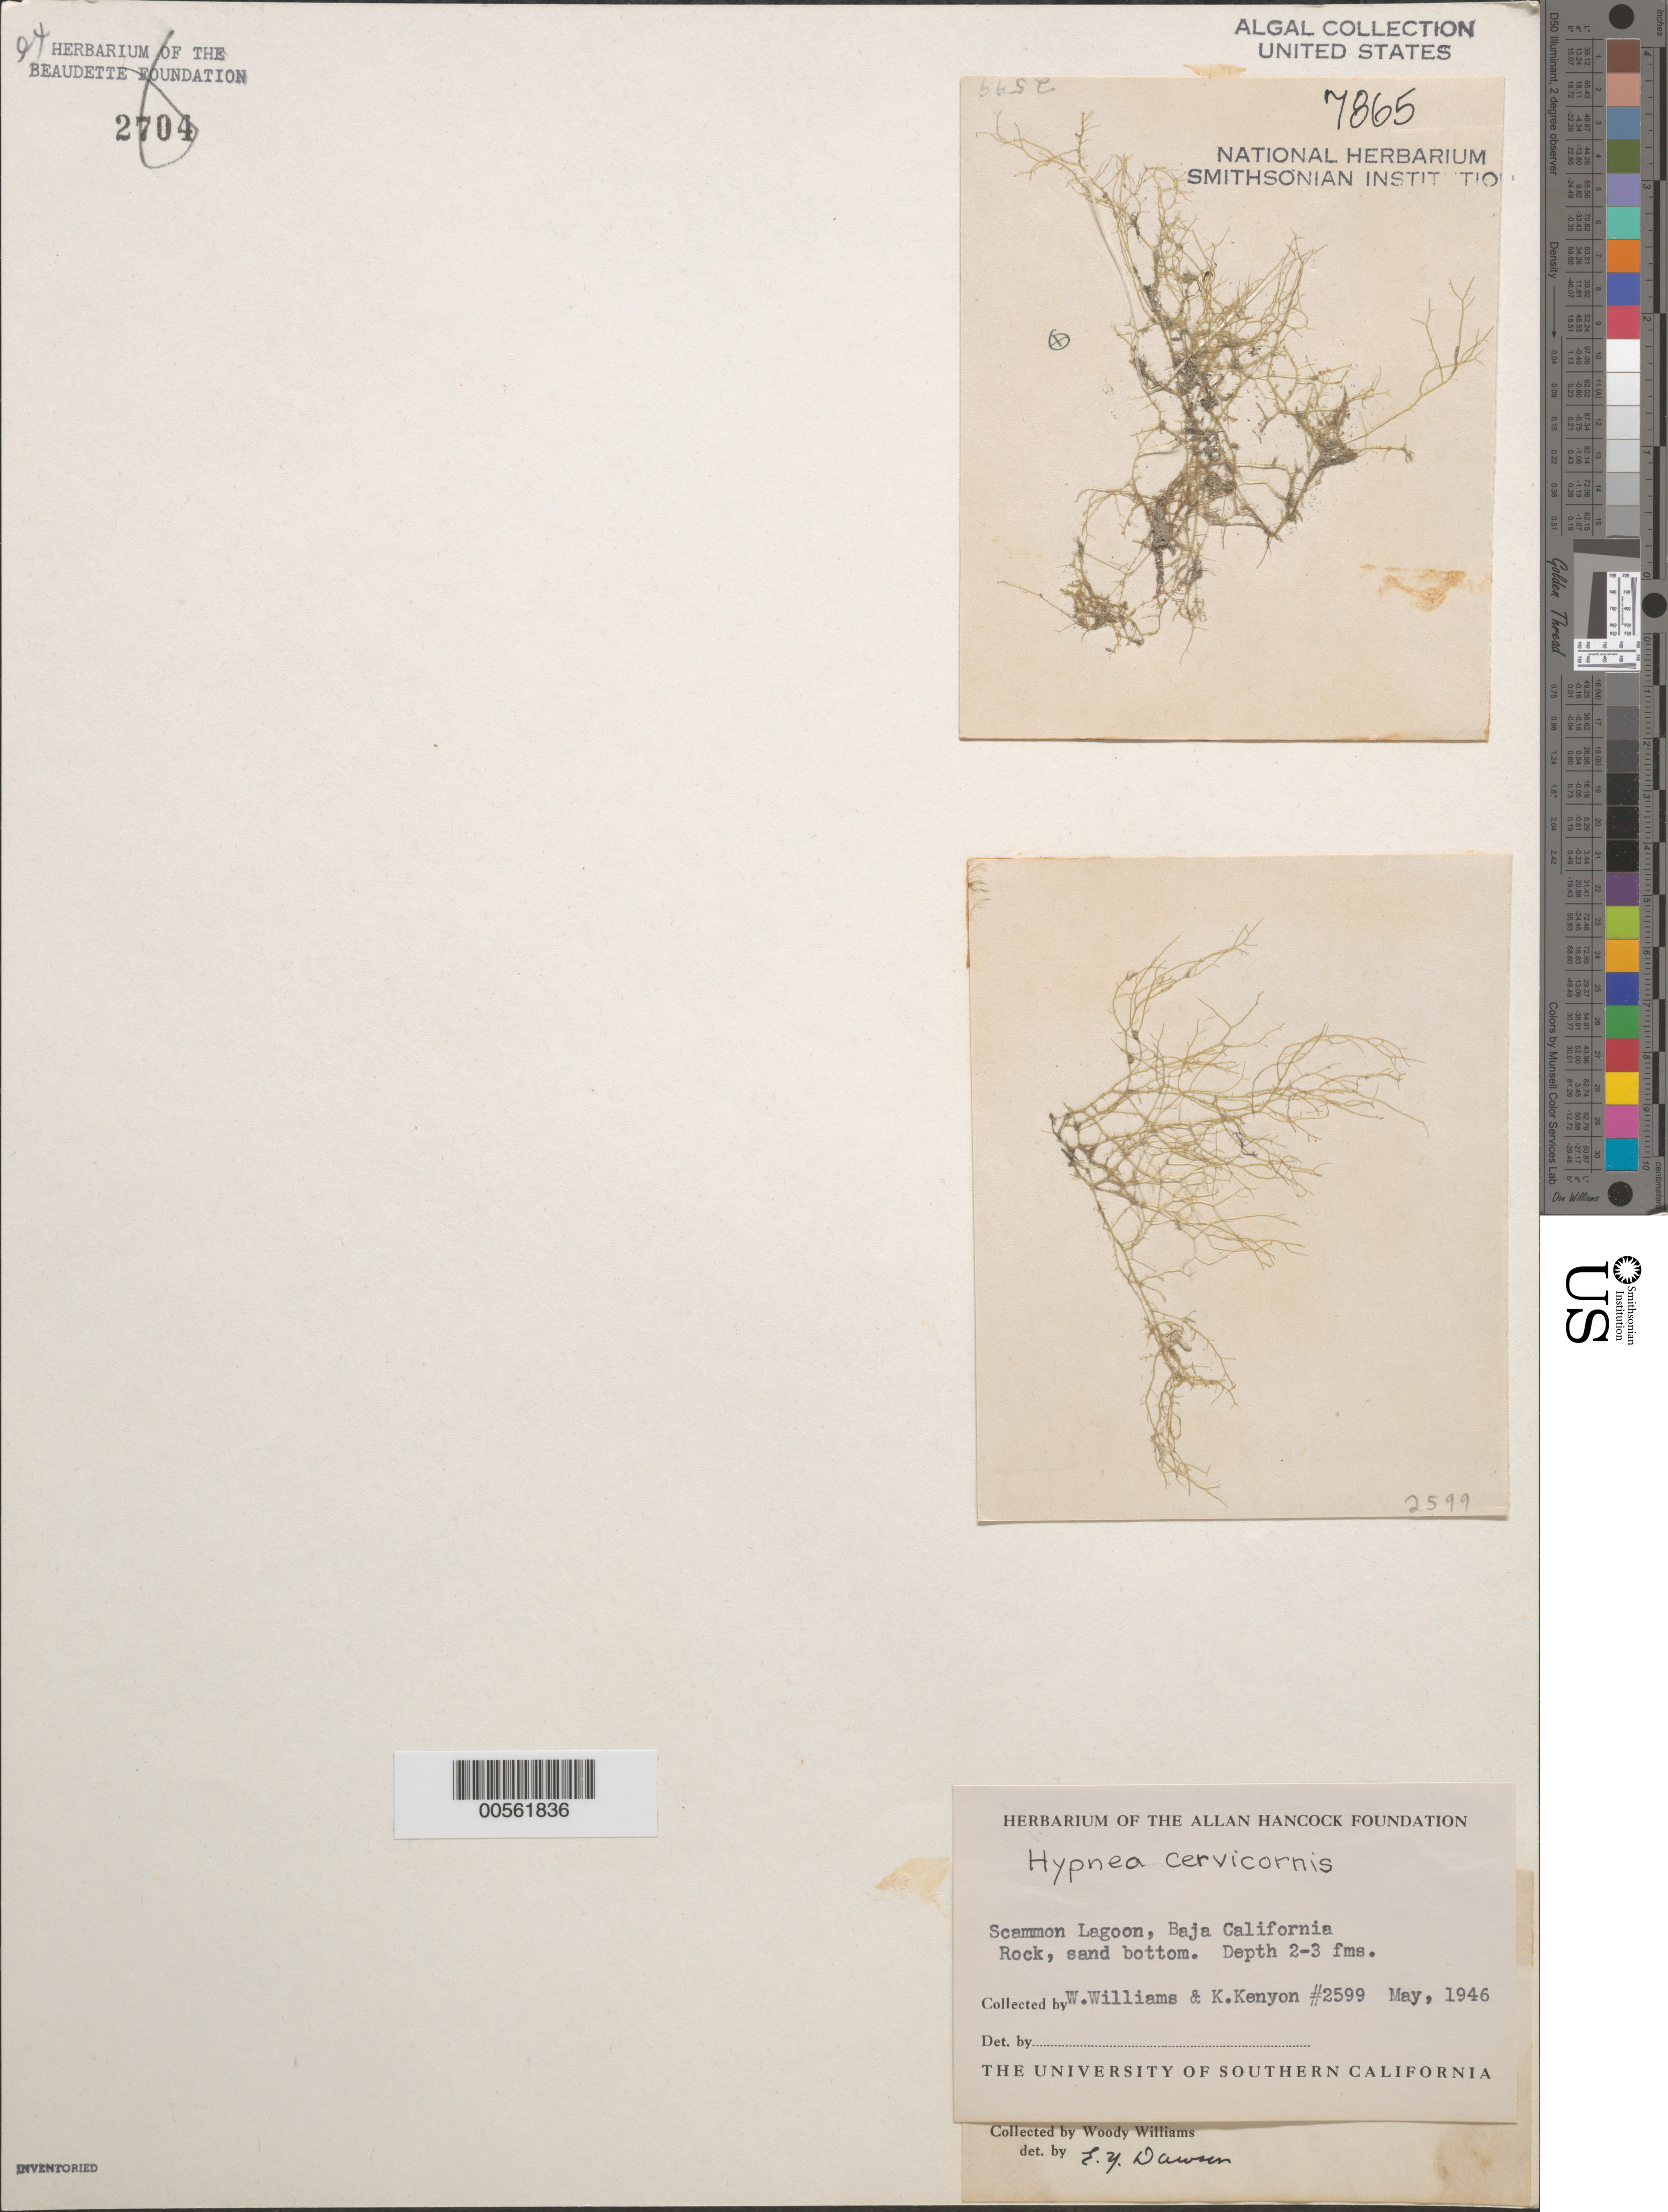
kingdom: Plantae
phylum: Rhodophyta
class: Florideophyceae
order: Gigartinales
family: Cystocloniaceae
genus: Hypnea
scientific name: Hypnea cervicornis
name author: J. Agardh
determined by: Dawson, E. Y.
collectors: W. Williams & K. Kenyon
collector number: EYD 2599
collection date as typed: May 1946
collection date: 1946-05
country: Mexico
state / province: Baja California Sur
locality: Scammon's Lagoon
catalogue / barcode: US 7865